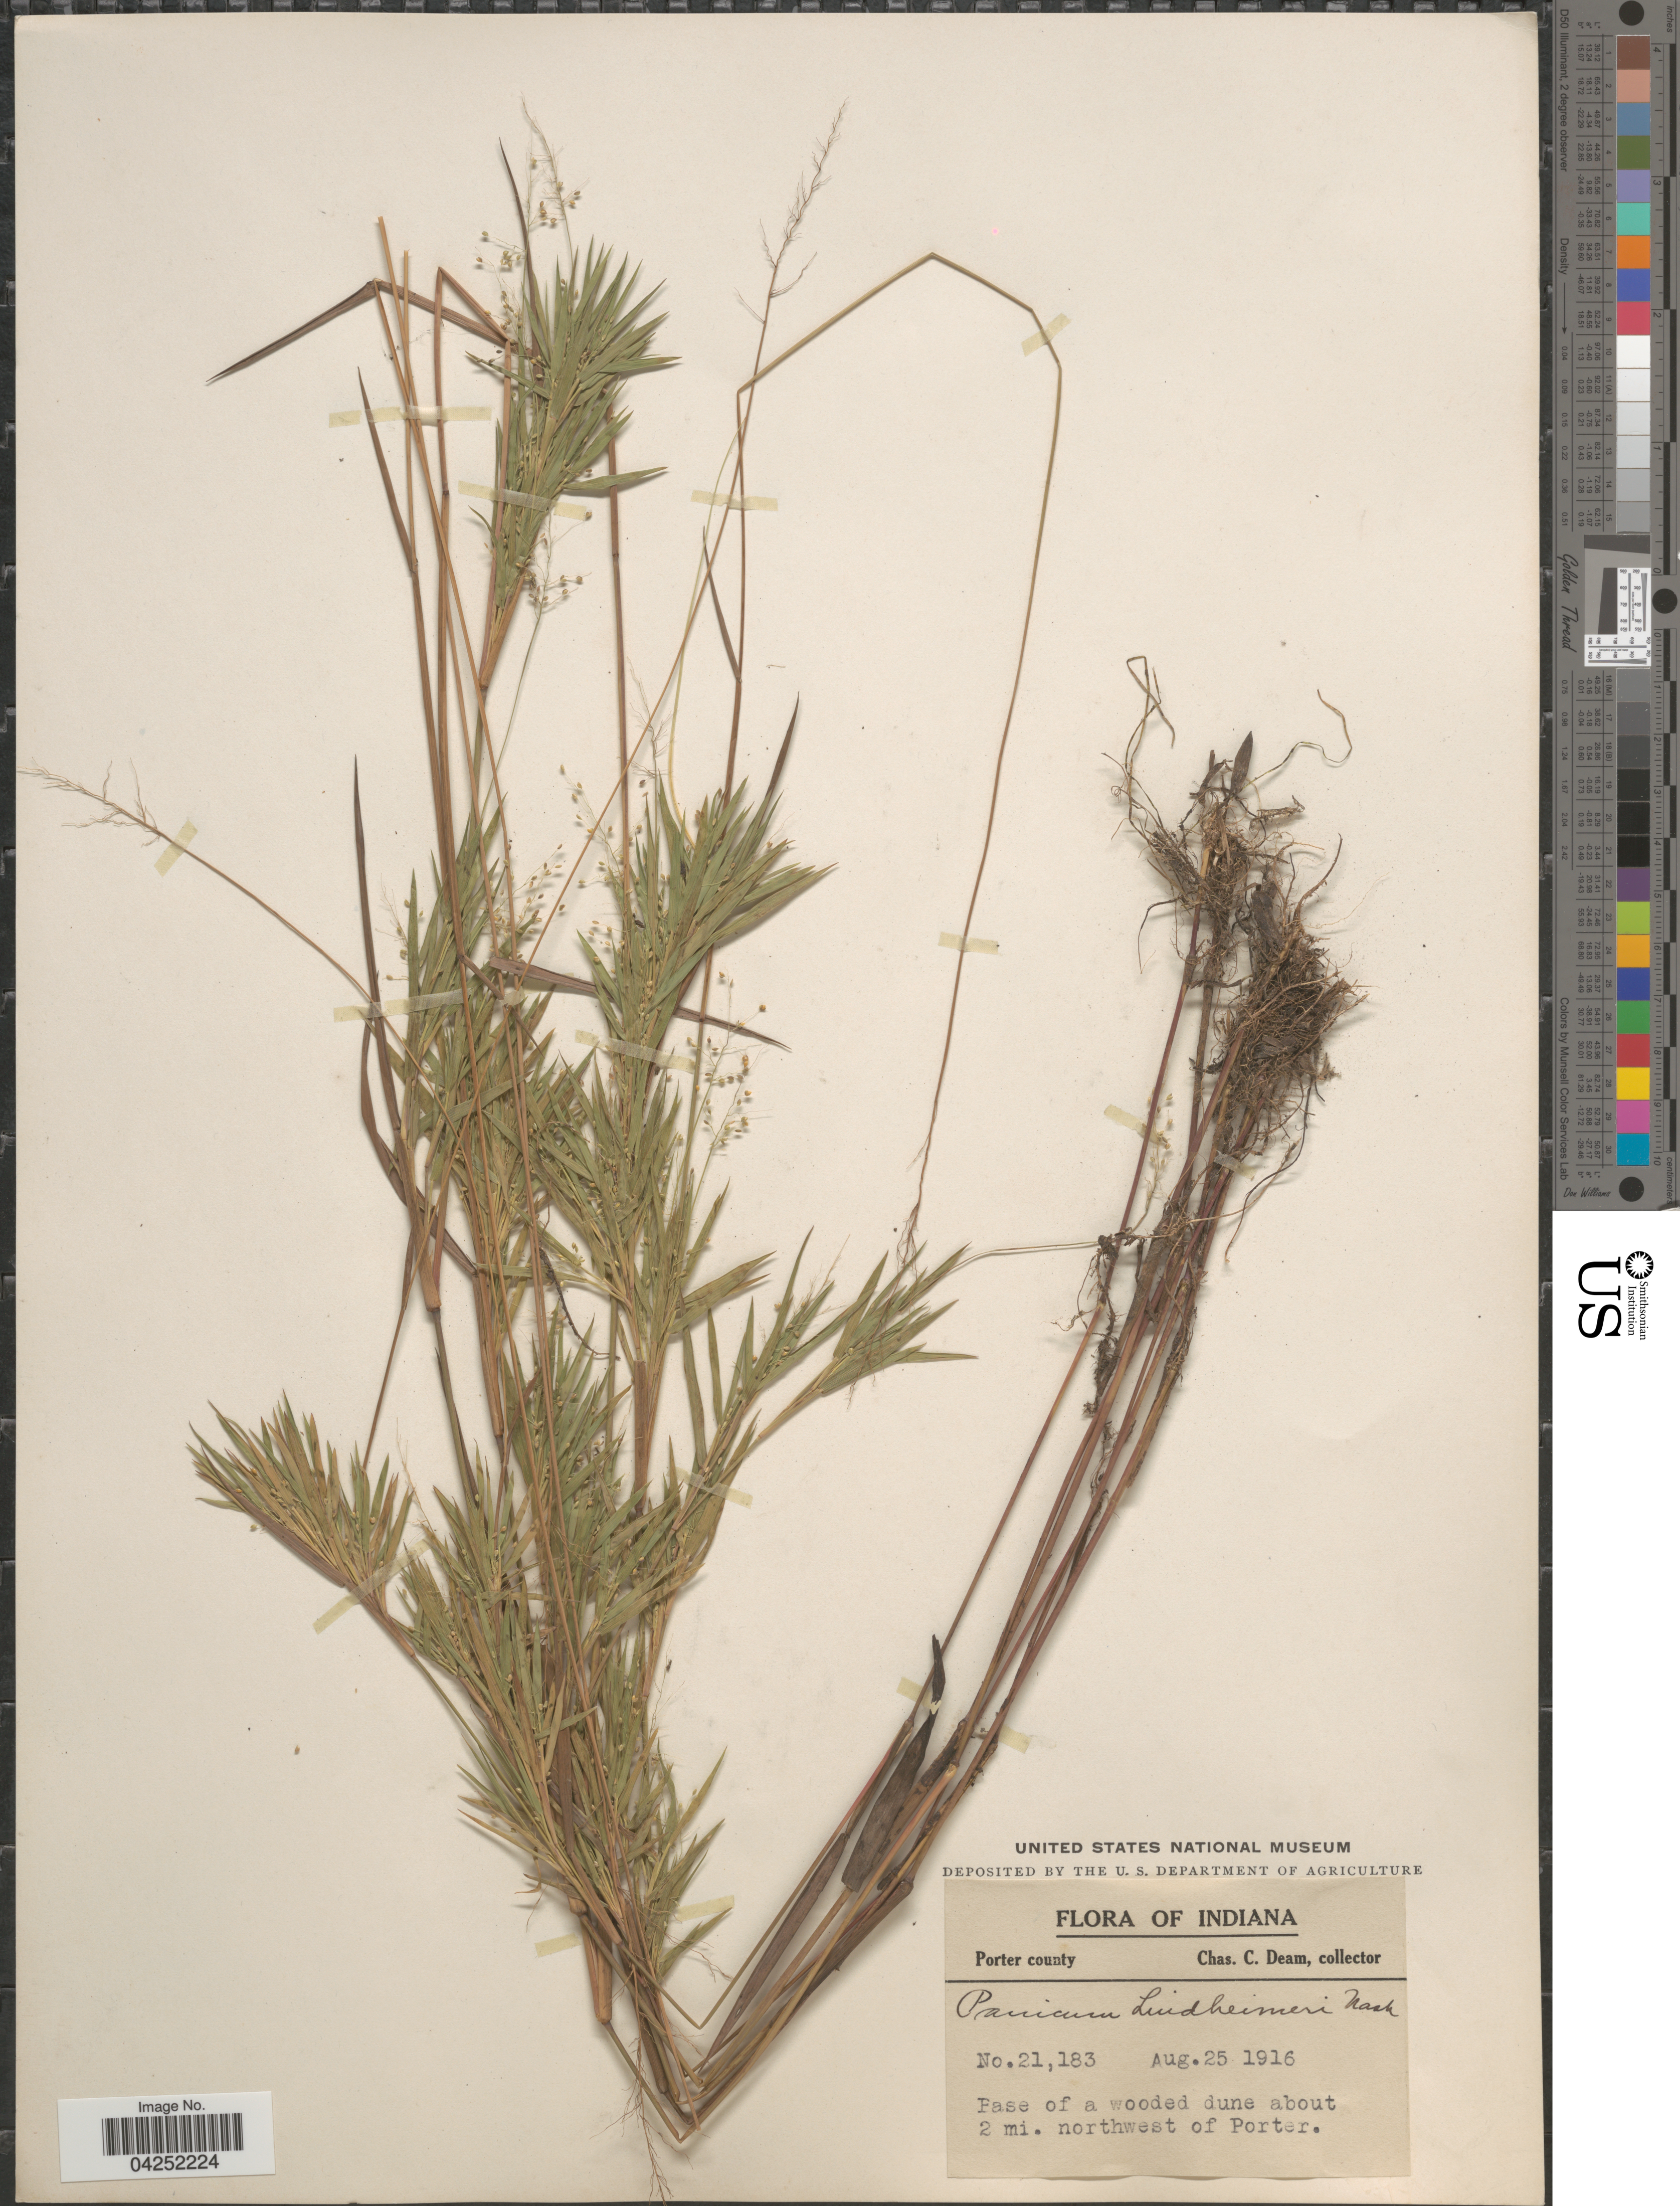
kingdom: Plantae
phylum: Tracheophyta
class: Liliopsida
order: Poales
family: Poaceae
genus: Dichanthelium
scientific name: Dichanthelium acuminatum var. lindheimeri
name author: (Nash) Gould & C.A. Clark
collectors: C. C. Deam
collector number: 21183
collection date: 1916-08-25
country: United States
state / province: Indiana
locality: Porter county. Base of a wooded dune about 2 mi. northwest of Porter.